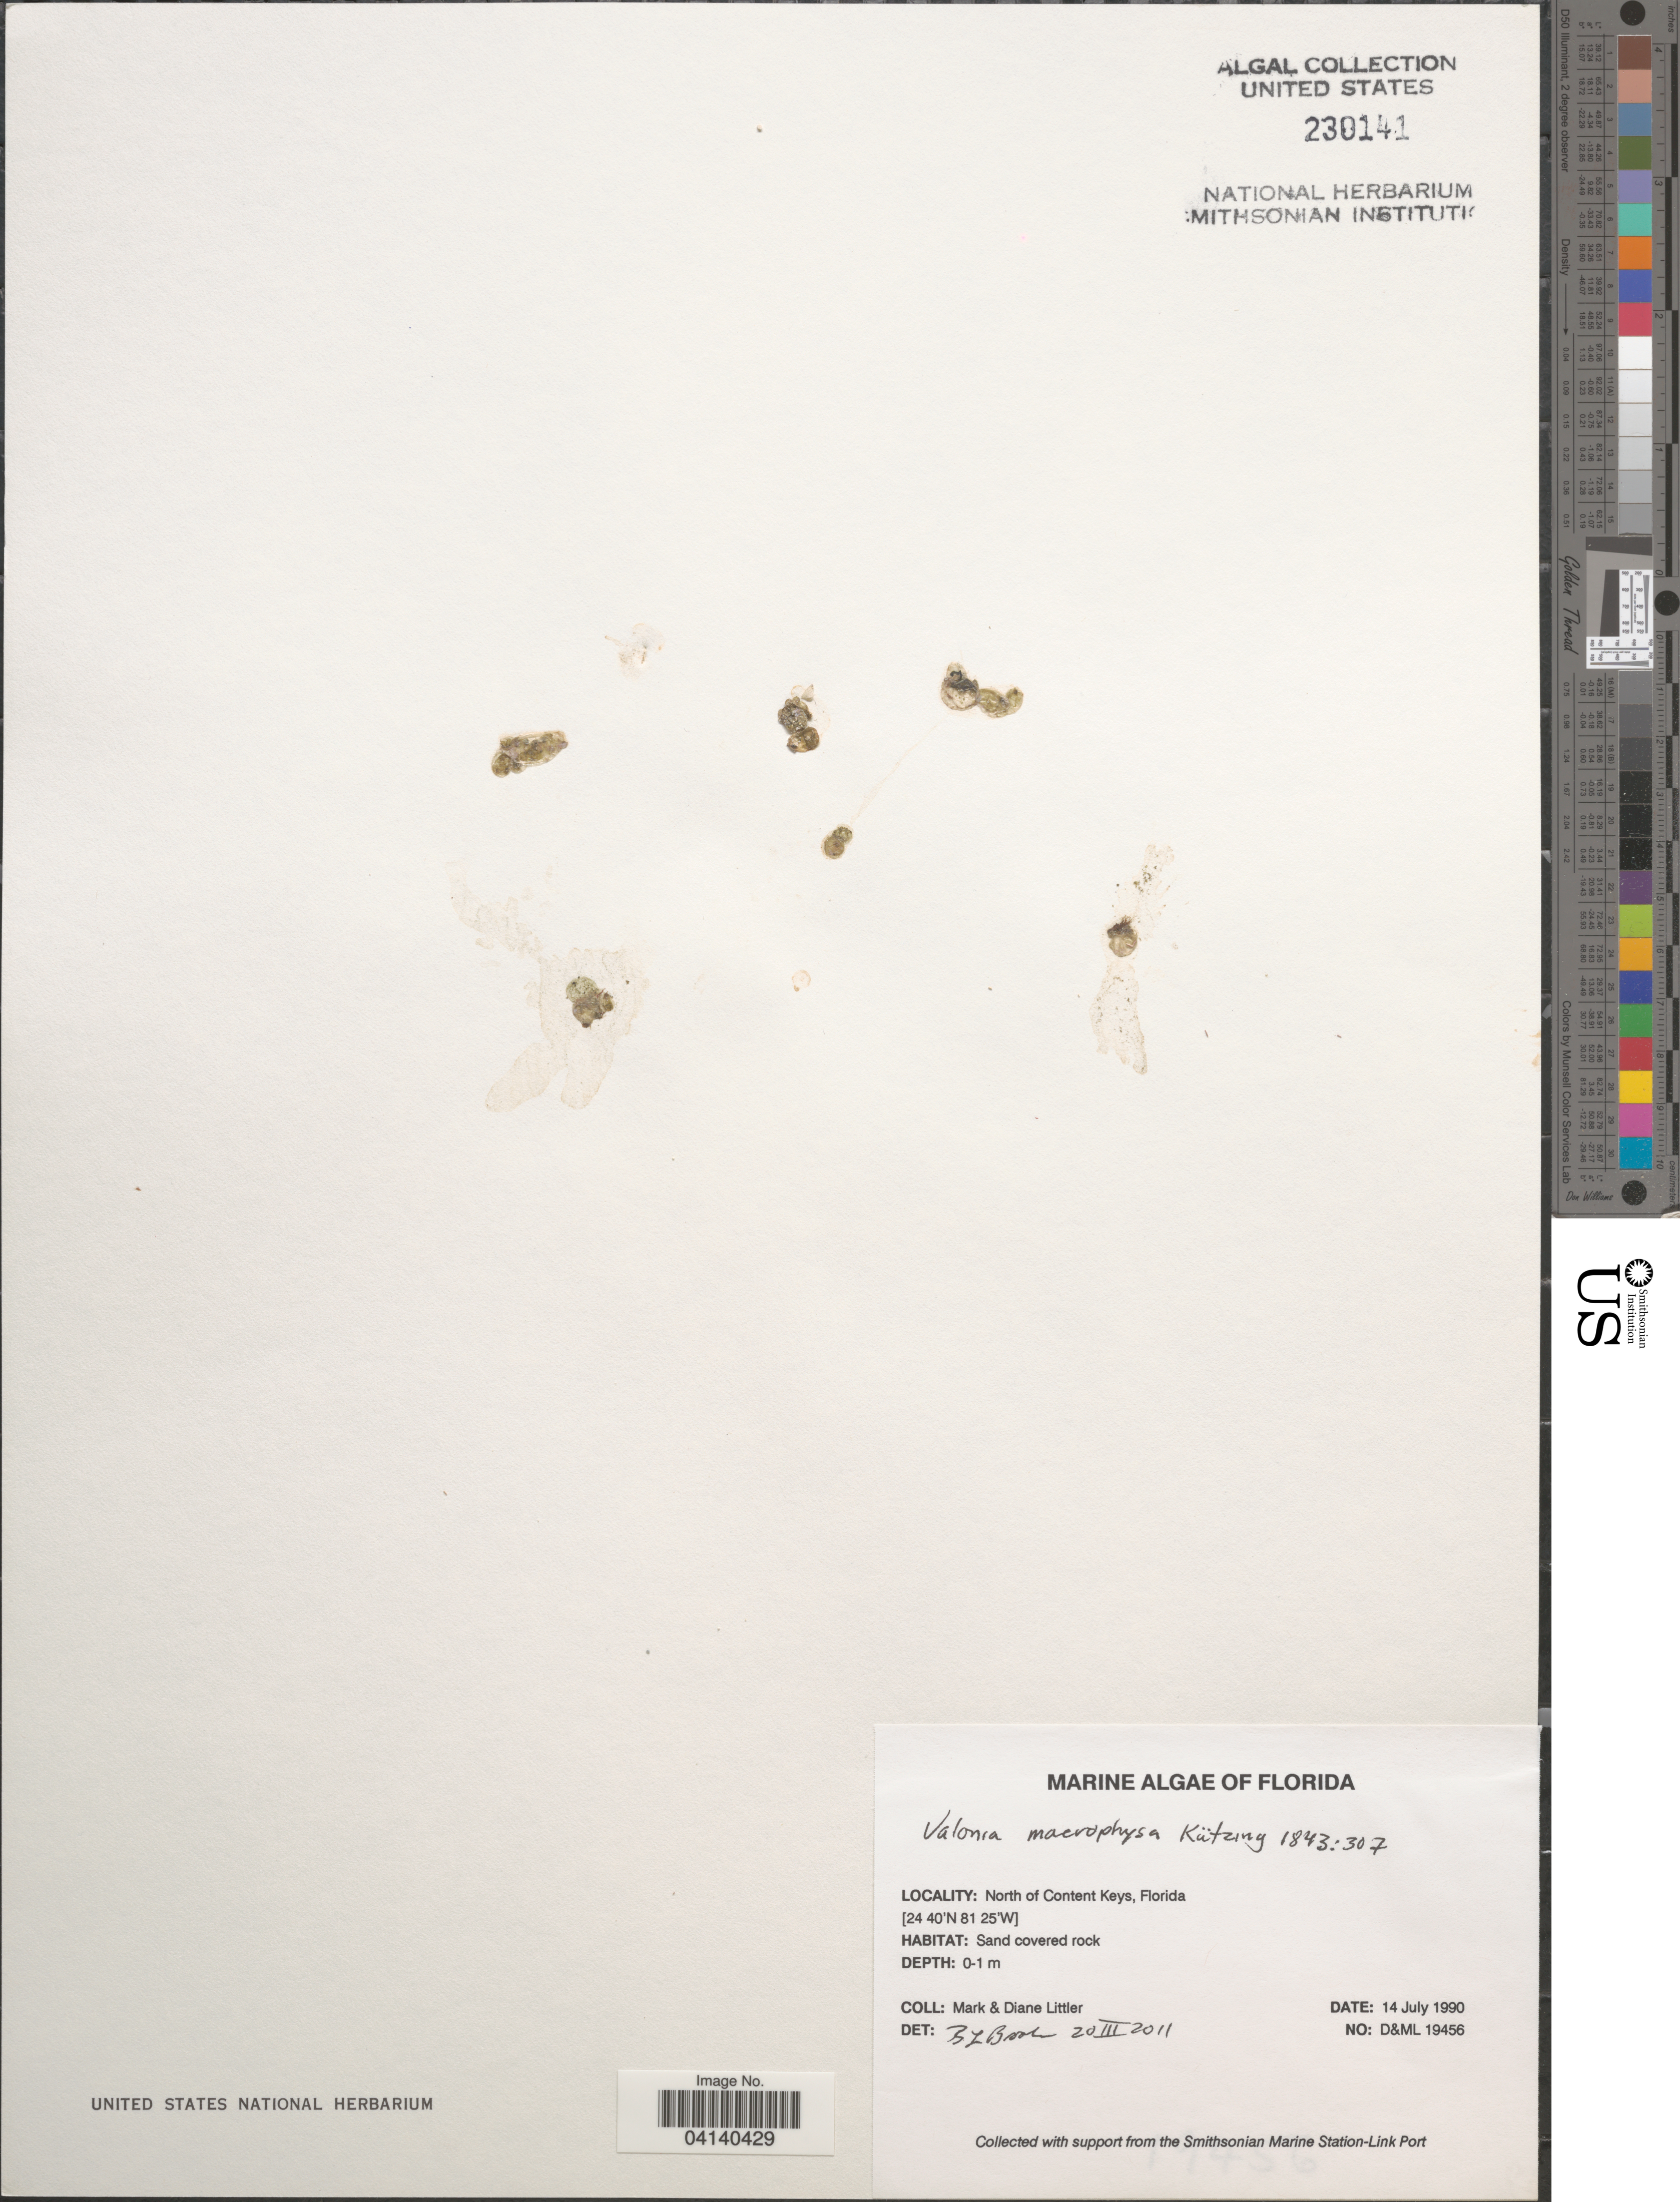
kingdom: Plantae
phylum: Chlorophyta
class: Ulvophyceae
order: Siphonocladales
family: Valoniaceae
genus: Valonia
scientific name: Valonia macrophysa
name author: Kütz.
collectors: M. M. Littler & D. S. Littler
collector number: D&ML19456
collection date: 1990-07-14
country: United States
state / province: Florida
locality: North of Content Keys.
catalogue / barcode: US 230141